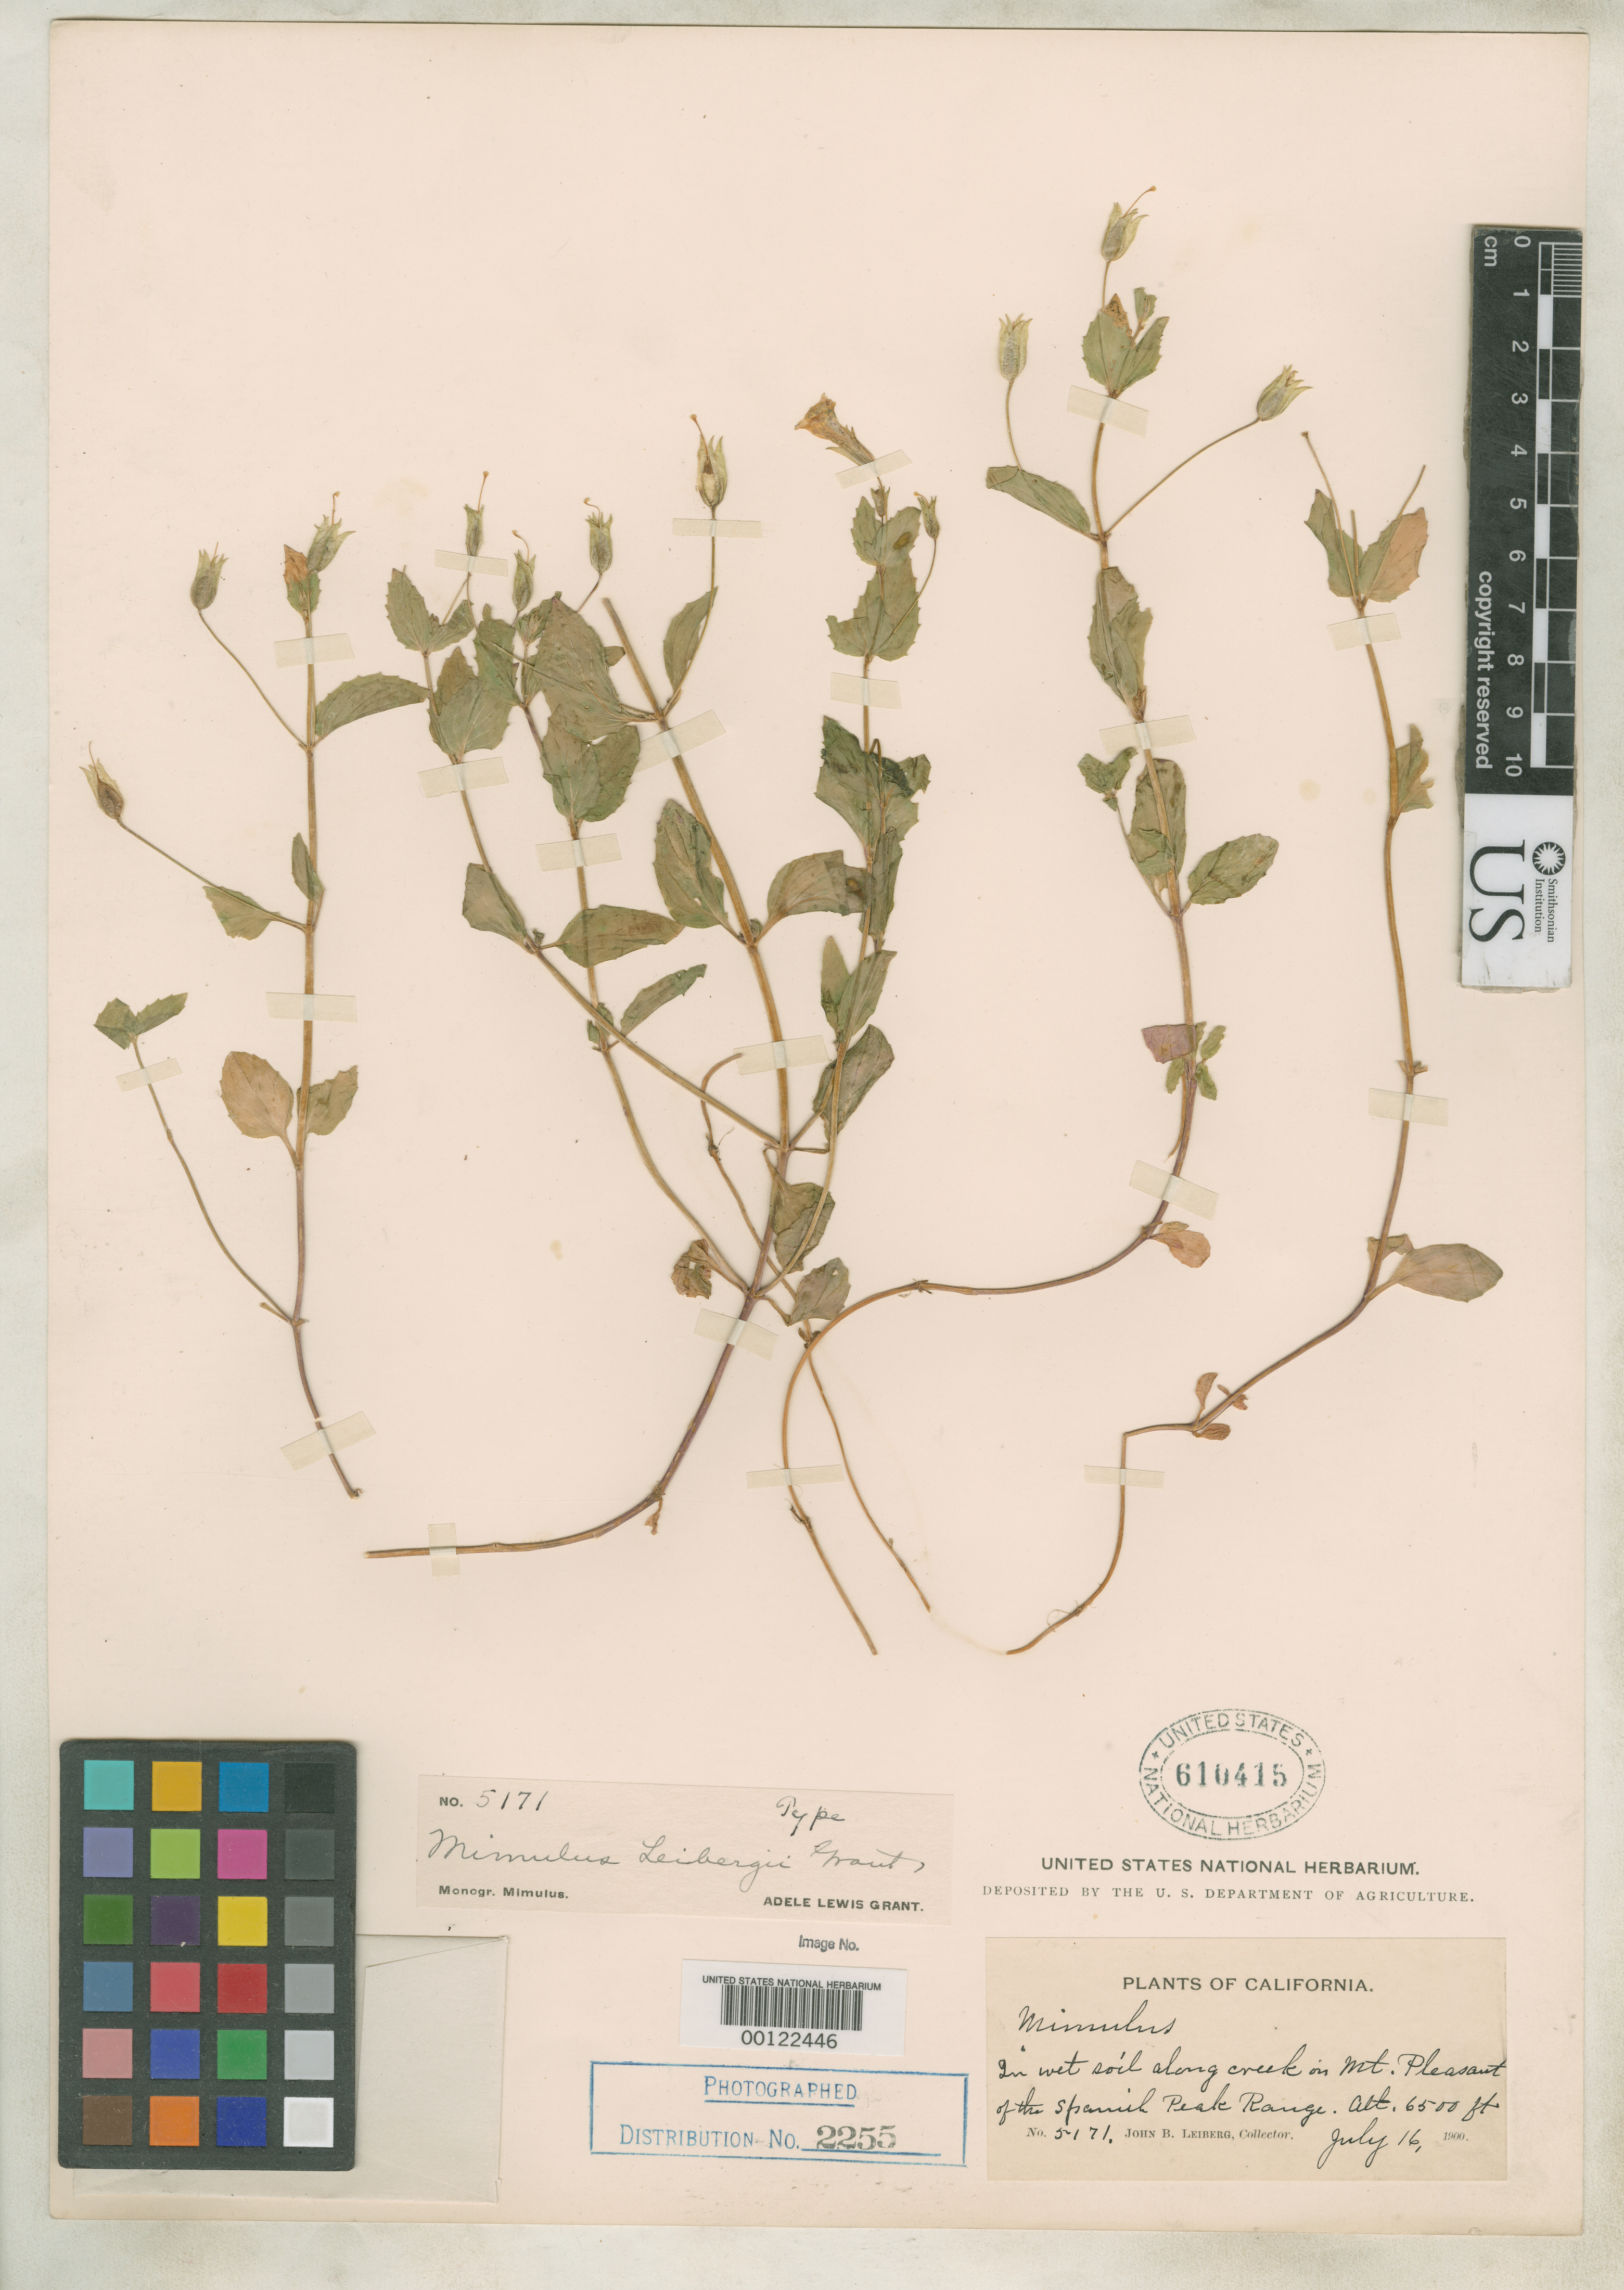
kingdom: Plantae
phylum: Tracheophyta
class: Magnoliopsida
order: Lamiales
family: Phrymaceae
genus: Mimulus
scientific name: Mimulus leibergii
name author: A.L. Grant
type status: Holotype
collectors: J. Leiberg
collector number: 5171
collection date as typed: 16 Jul 1900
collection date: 1900-07-16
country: United States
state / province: California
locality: Mount Pleasant.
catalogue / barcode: US 610415